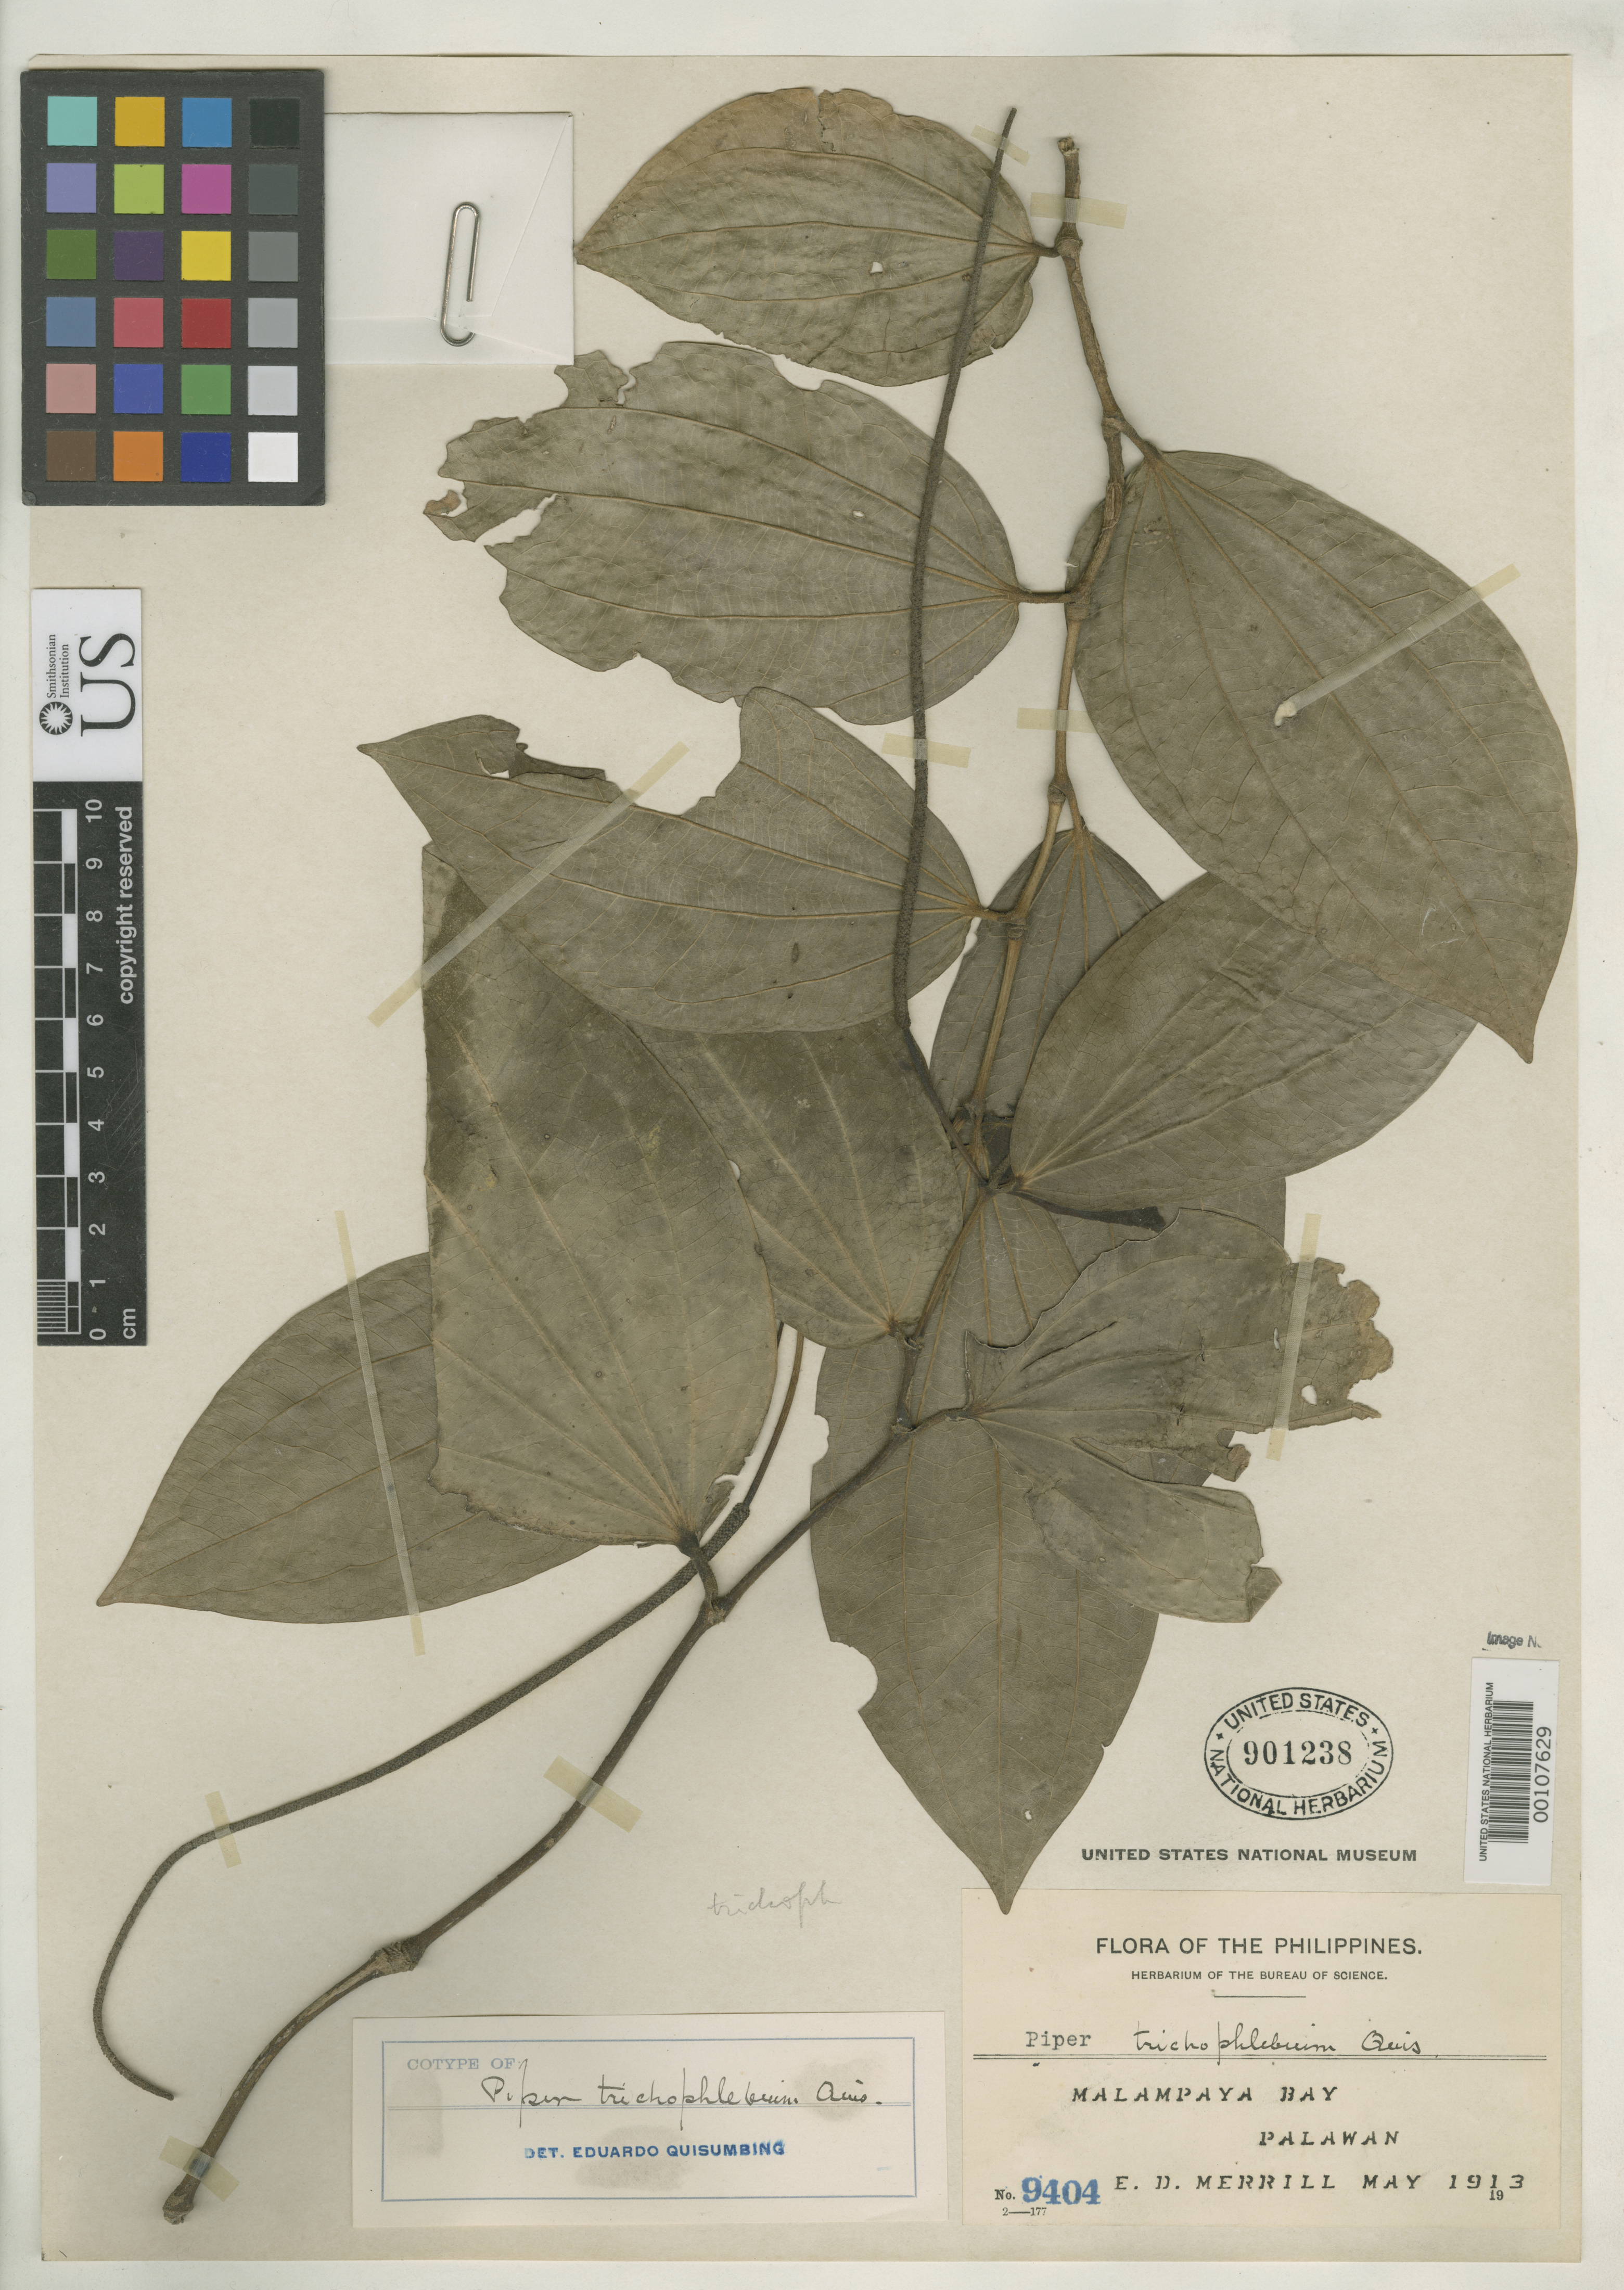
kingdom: Plantae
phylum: Tracheophyta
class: Magnoliopsida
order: Piperales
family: Piperaceae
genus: Piper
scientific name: Piper trichophlebium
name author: Quisumb.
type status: Isotype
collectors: E. D. Merrill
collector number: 9404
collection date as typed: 19 May 1913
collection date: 1913-05-19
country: Philippines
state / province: Mimaropa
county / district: Palawan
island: Palawan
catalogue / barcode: US 901238